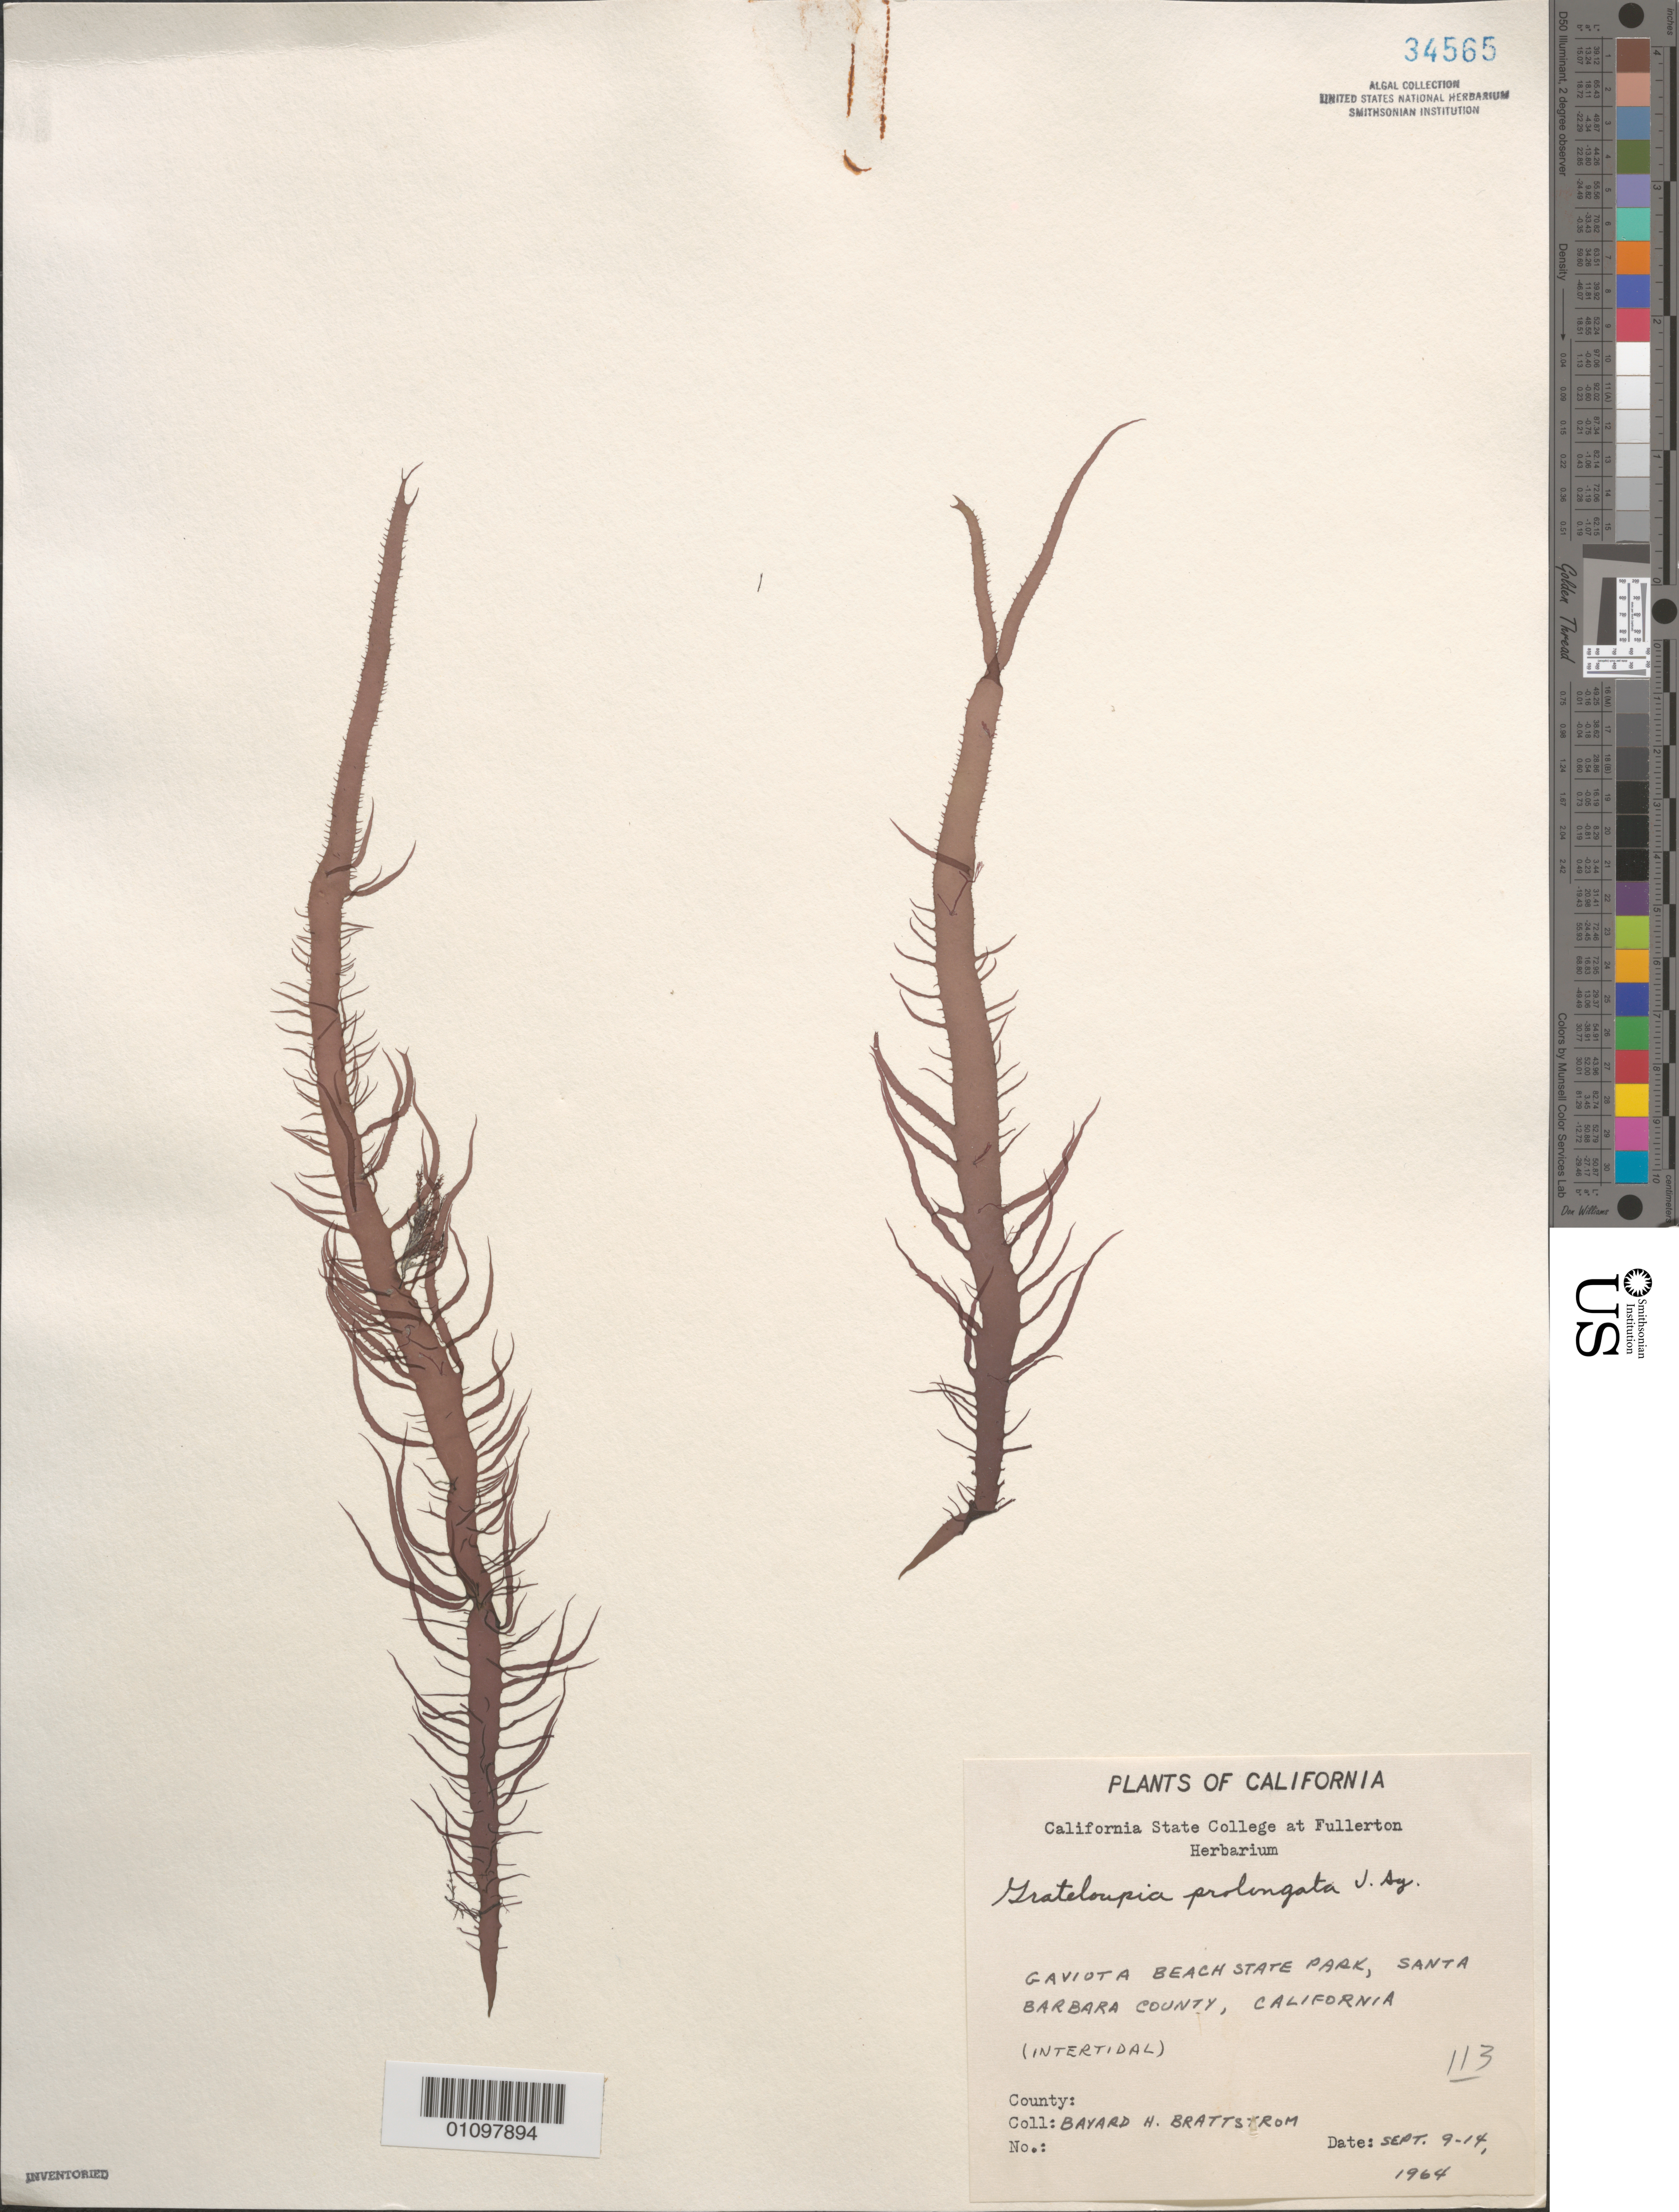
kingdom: Plantae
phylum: Rhodophyta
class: Florideophyceae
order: Halymeniales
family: Halymeniaceae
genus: Grateloupia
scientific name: Grateloupia prolongata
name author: J. Agardh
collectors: B. Brattstrom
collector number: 113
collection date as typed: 09 Sep 1964 to 14 Sep 1964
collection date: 1964-09-09/1964-09-14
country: United States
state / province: California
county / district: Santa Barbara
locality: Gaviota Beach State Park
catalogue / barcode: US 34565